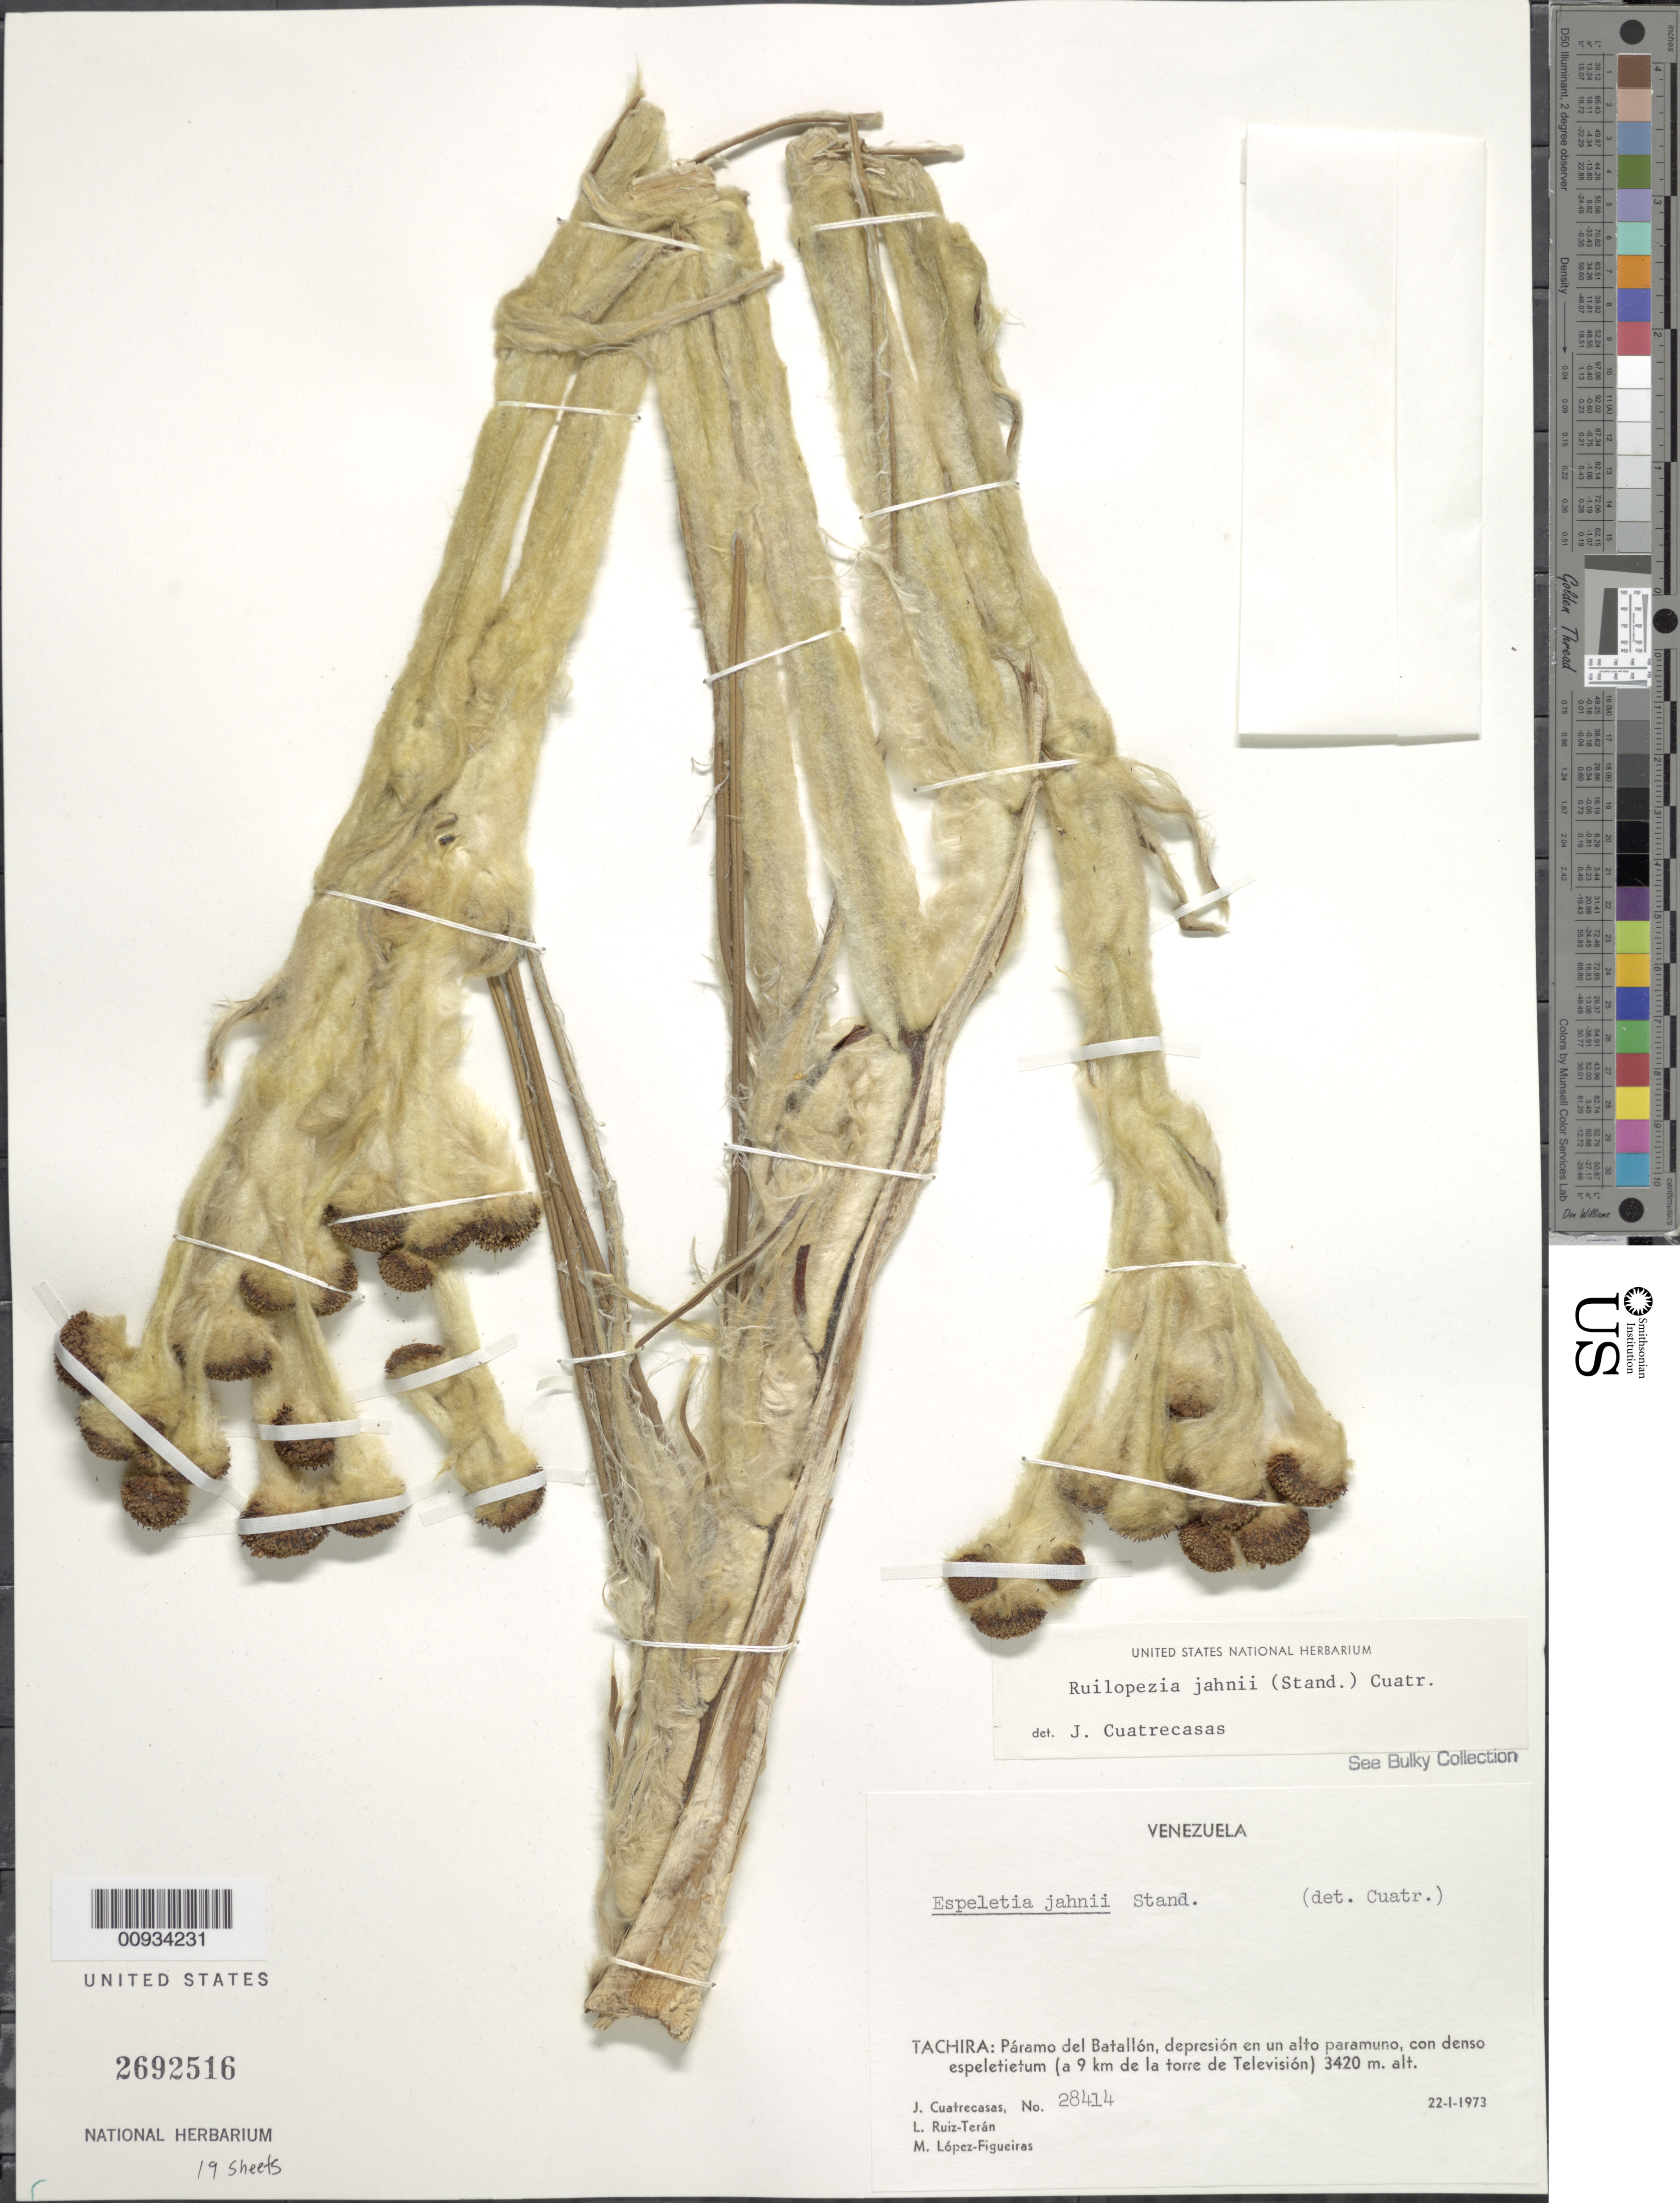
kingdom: Plantae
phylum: Tracheophyta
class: Magnoliopsida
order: Asterales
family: Asteraceae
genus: Ruilopezia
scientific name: Ruilopezia jahnii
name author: (Standl.) Cuatrec.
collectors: J. Cuatrecasas, L. E. Ruíz-Terán & M. López Figueiras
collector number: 28414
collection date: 1973-01-22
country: Venezuela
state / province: Tachira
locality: Paramo del Batallon (a 9 km de la torre de Television)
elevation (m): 3420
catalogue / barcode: US 2692516